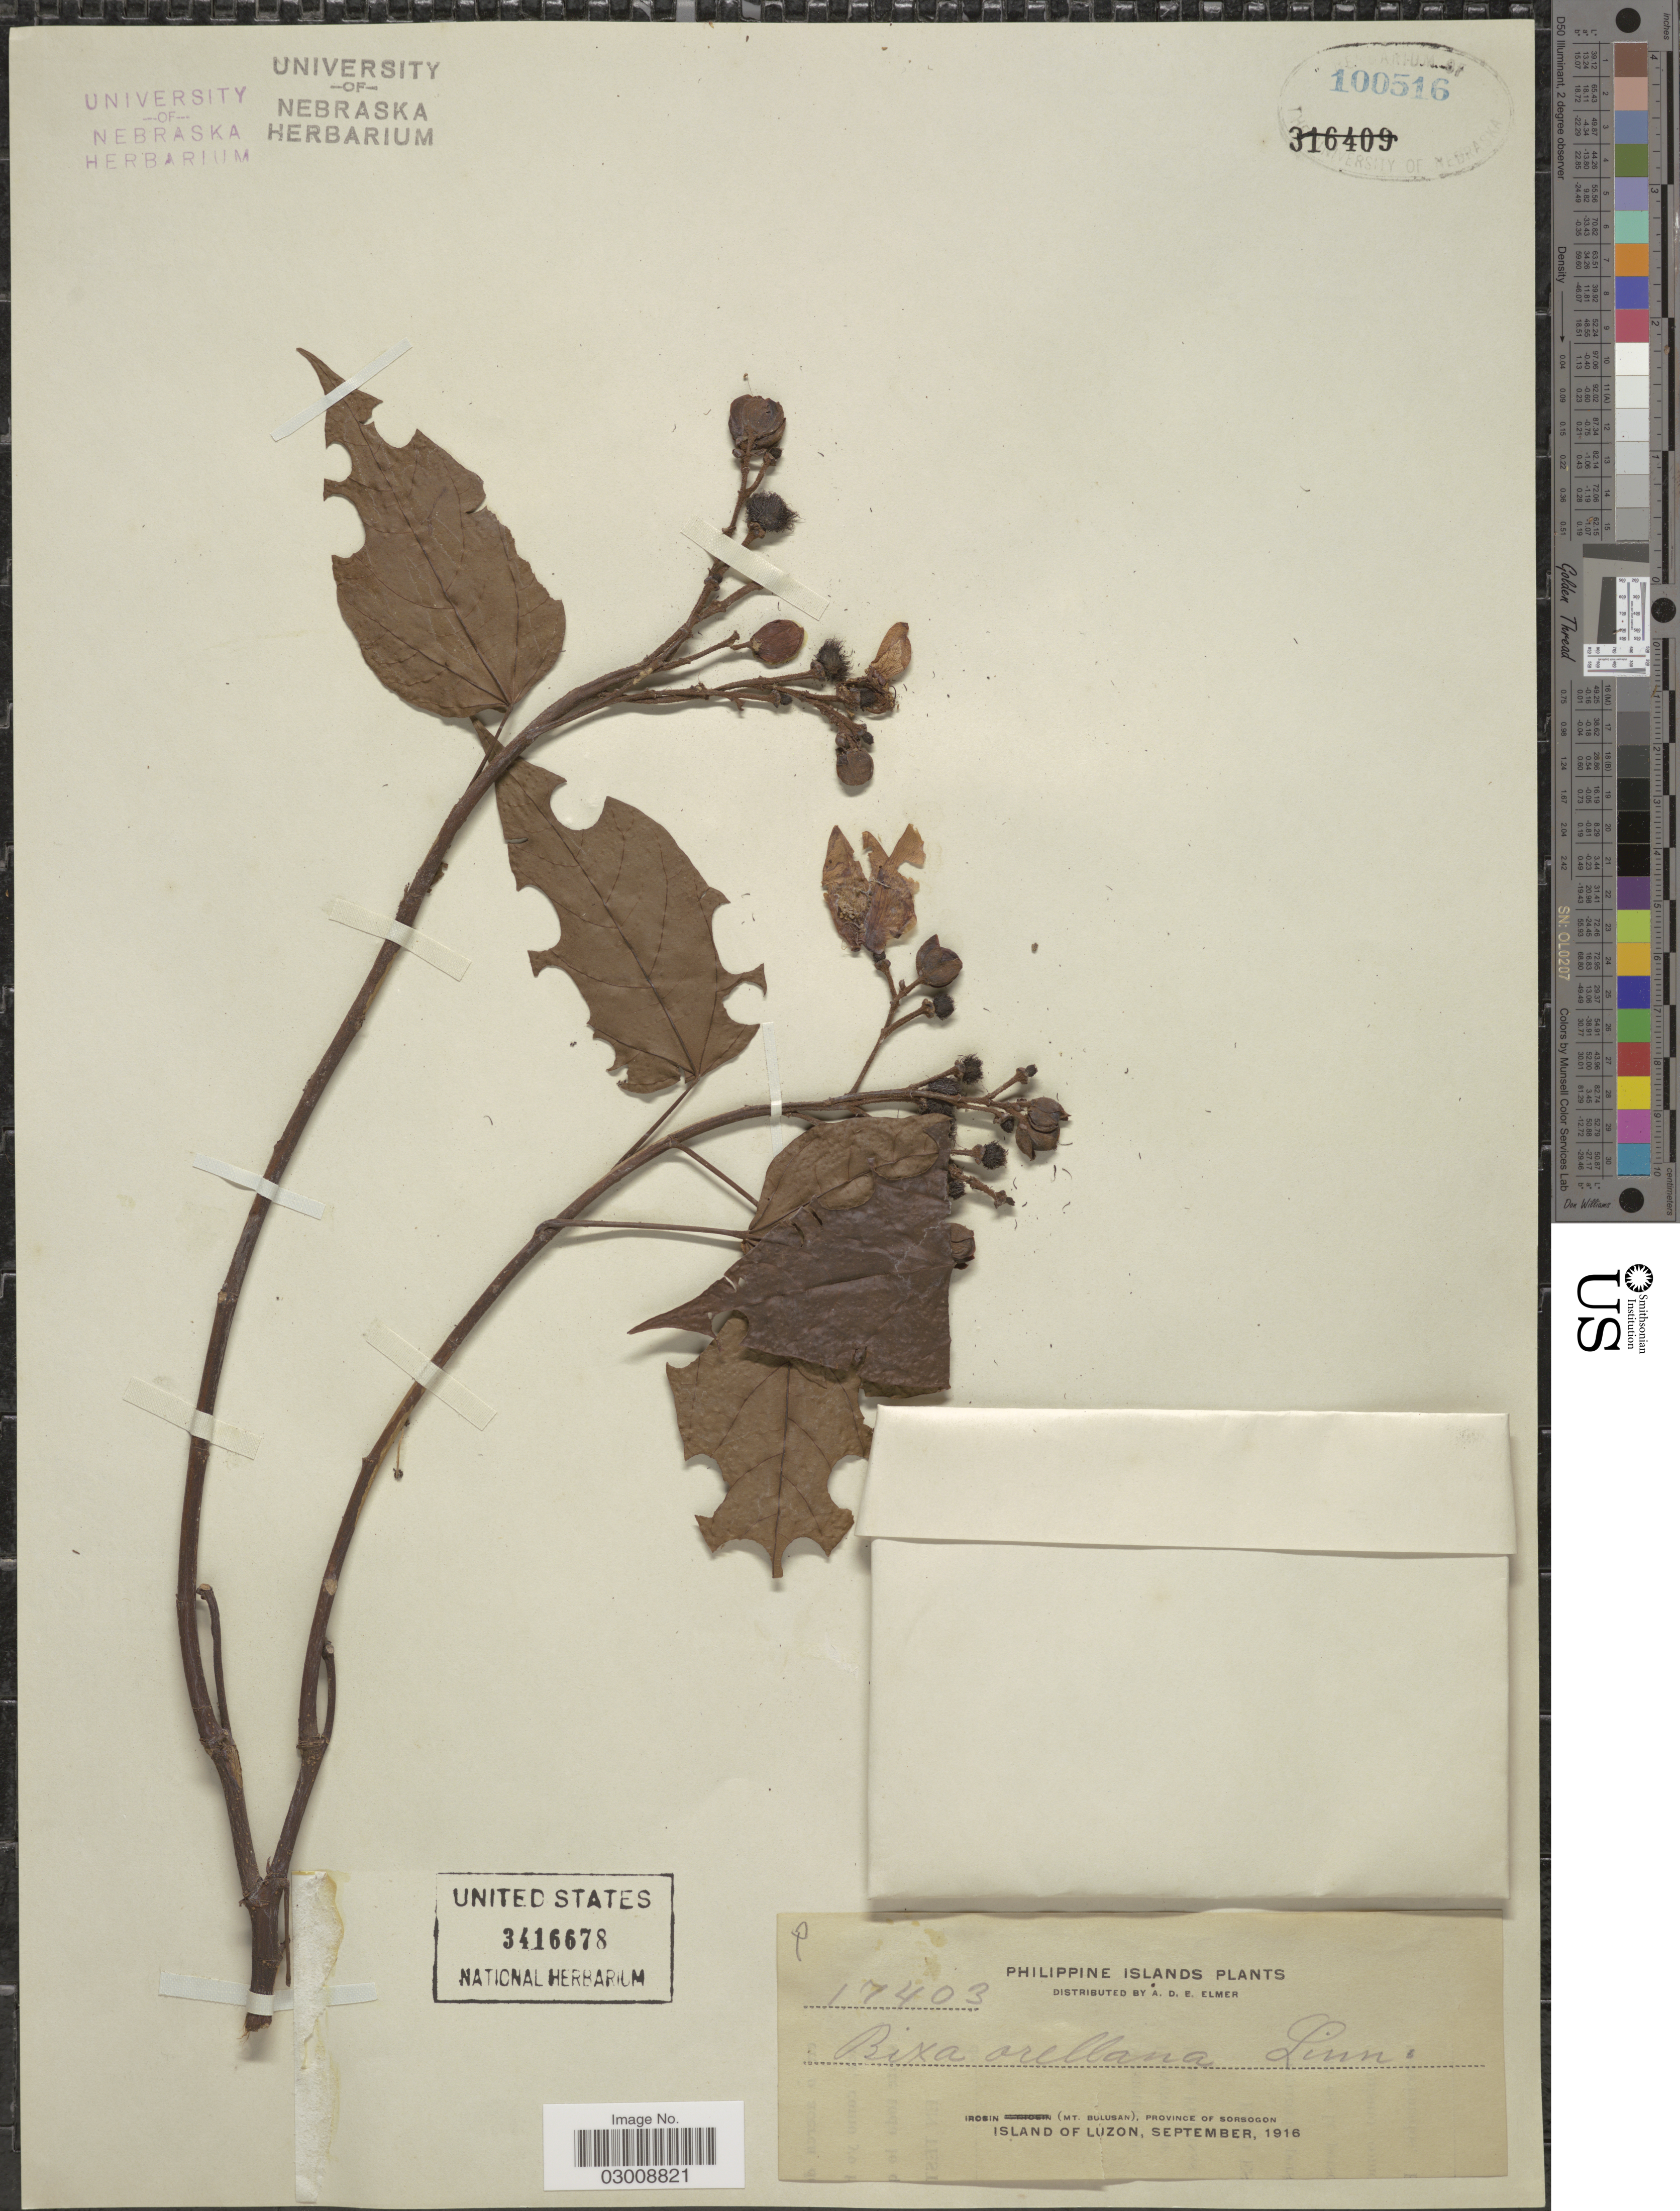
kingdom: Plantae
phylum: Tracheophyta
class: Magnoliopsida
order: Malvales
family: Bixaceae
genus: Bixa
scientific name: Bixa orellana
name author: L.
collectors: A. D. E. Elmer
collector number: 17403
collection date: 1916-09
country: Philippines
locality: Philippines Islands. Irosin (Mt. Bulusan), Province of Sorsogon. Island of Luzon.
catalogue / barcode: US 3416678